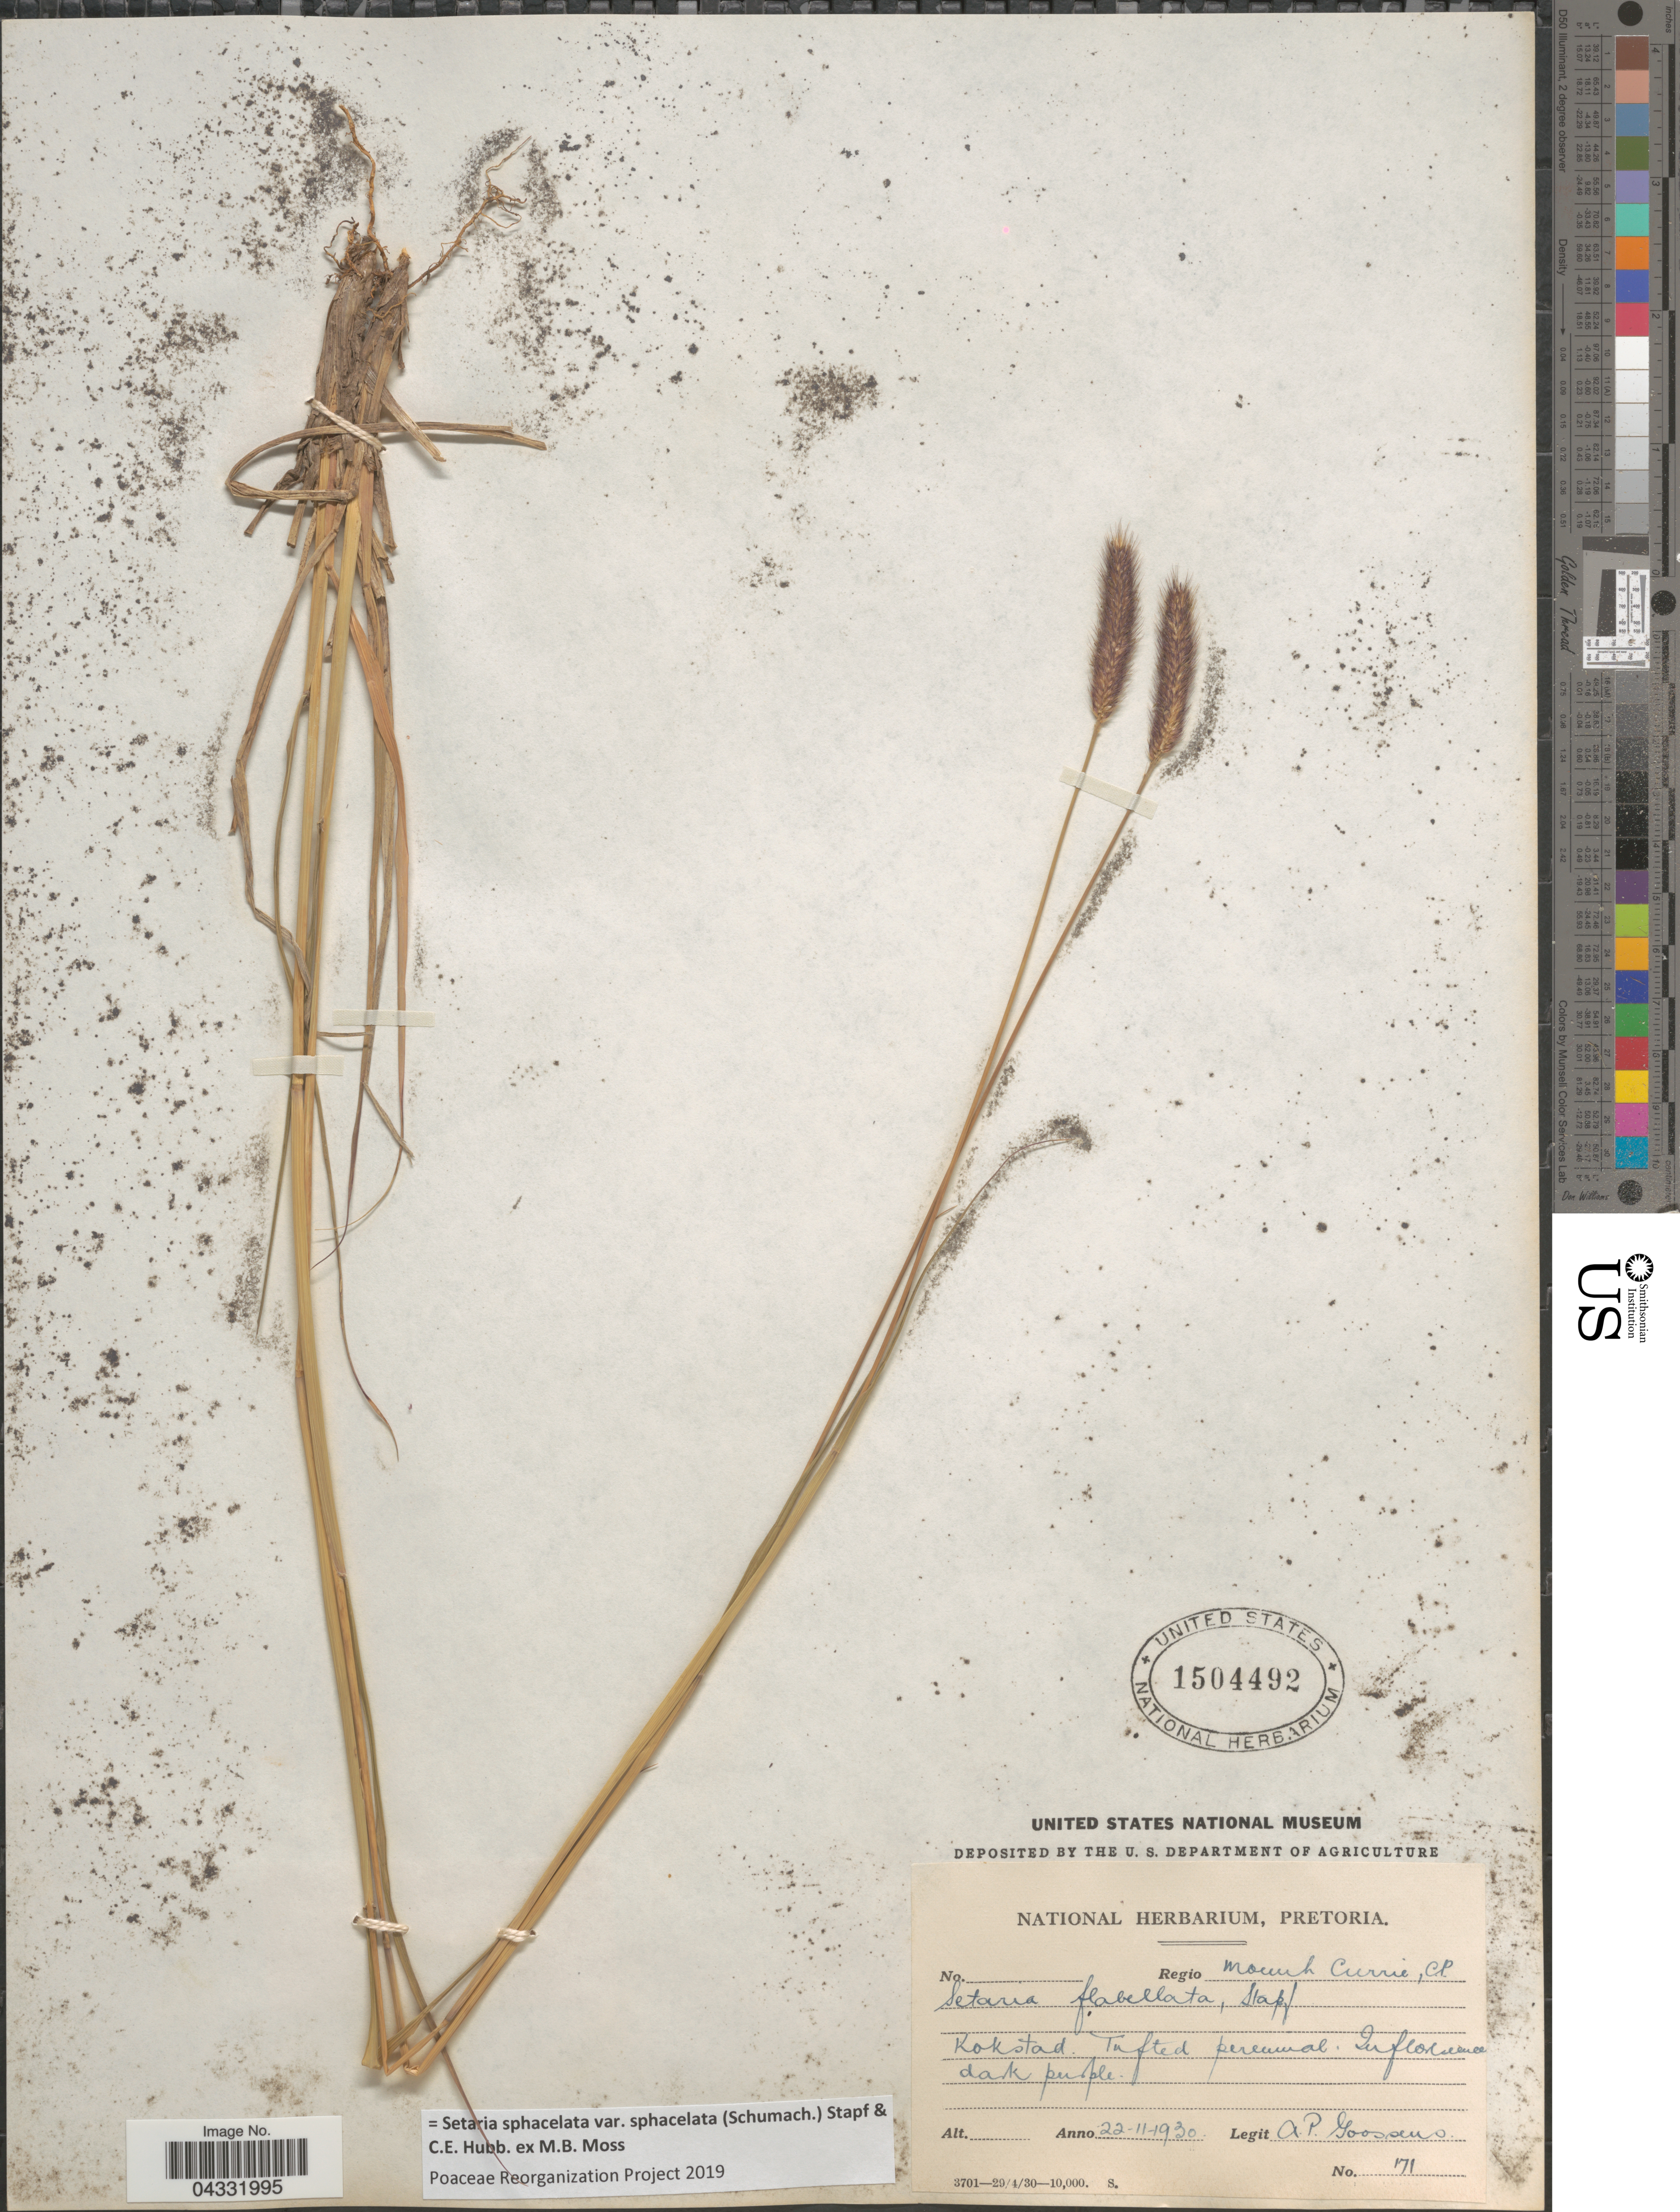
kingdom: Plantae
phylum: Tracheophyta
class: Liliopsida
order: Poales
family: Poaceae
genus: Setaria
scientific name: Setaria sphacelata var. sphacelata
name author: (Schumach.) Stapf & C. E. Hubb. ex M.B. Moss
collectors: A. P. G. Goossens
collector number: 171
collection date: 1930-11-22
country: South Africa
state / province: KwaZulu-Natal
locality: Regio Mount Currie. Kokstad.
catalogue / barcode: US 1504492